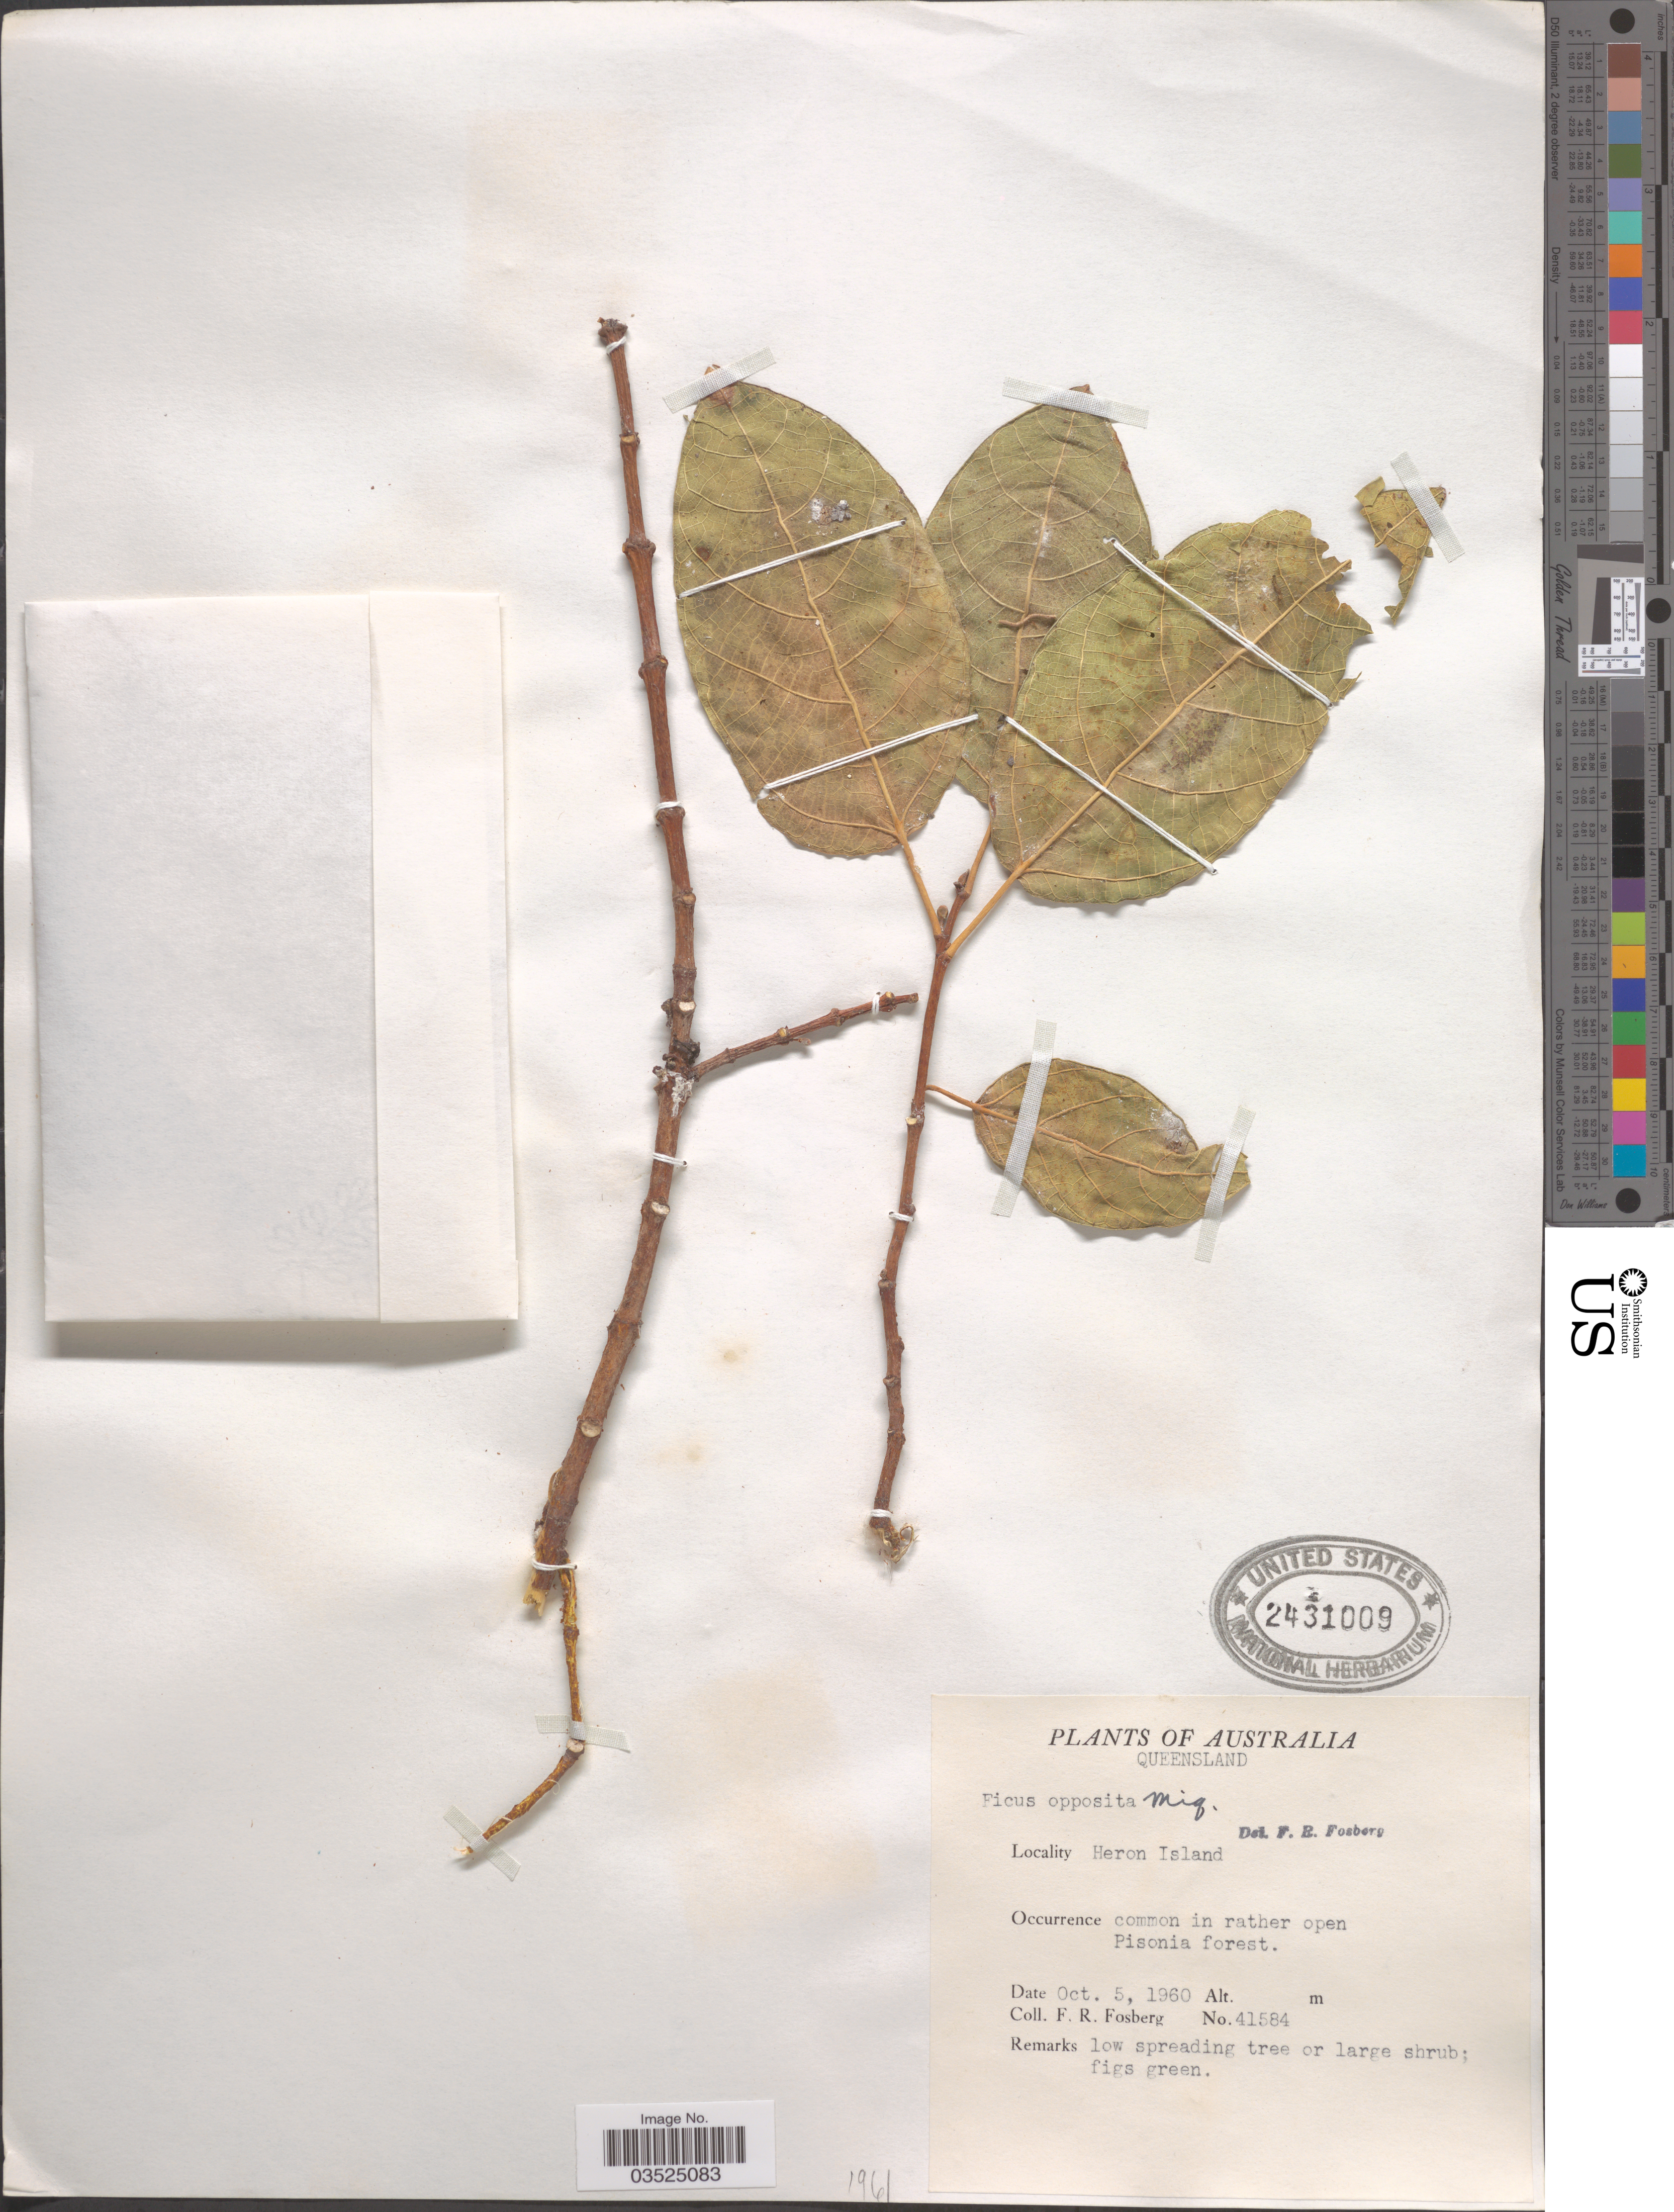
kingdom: Plantae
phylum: Tracheophyta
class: Magnoliopsida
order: Rosales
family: Moraceae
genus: Ficus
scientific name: Ficus opposita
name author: Miq.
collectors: F. R. Fosberg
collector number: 41584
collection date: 1960-10-05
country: Australia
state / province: Queensland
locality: Heron Island.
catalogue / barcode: US 2431009